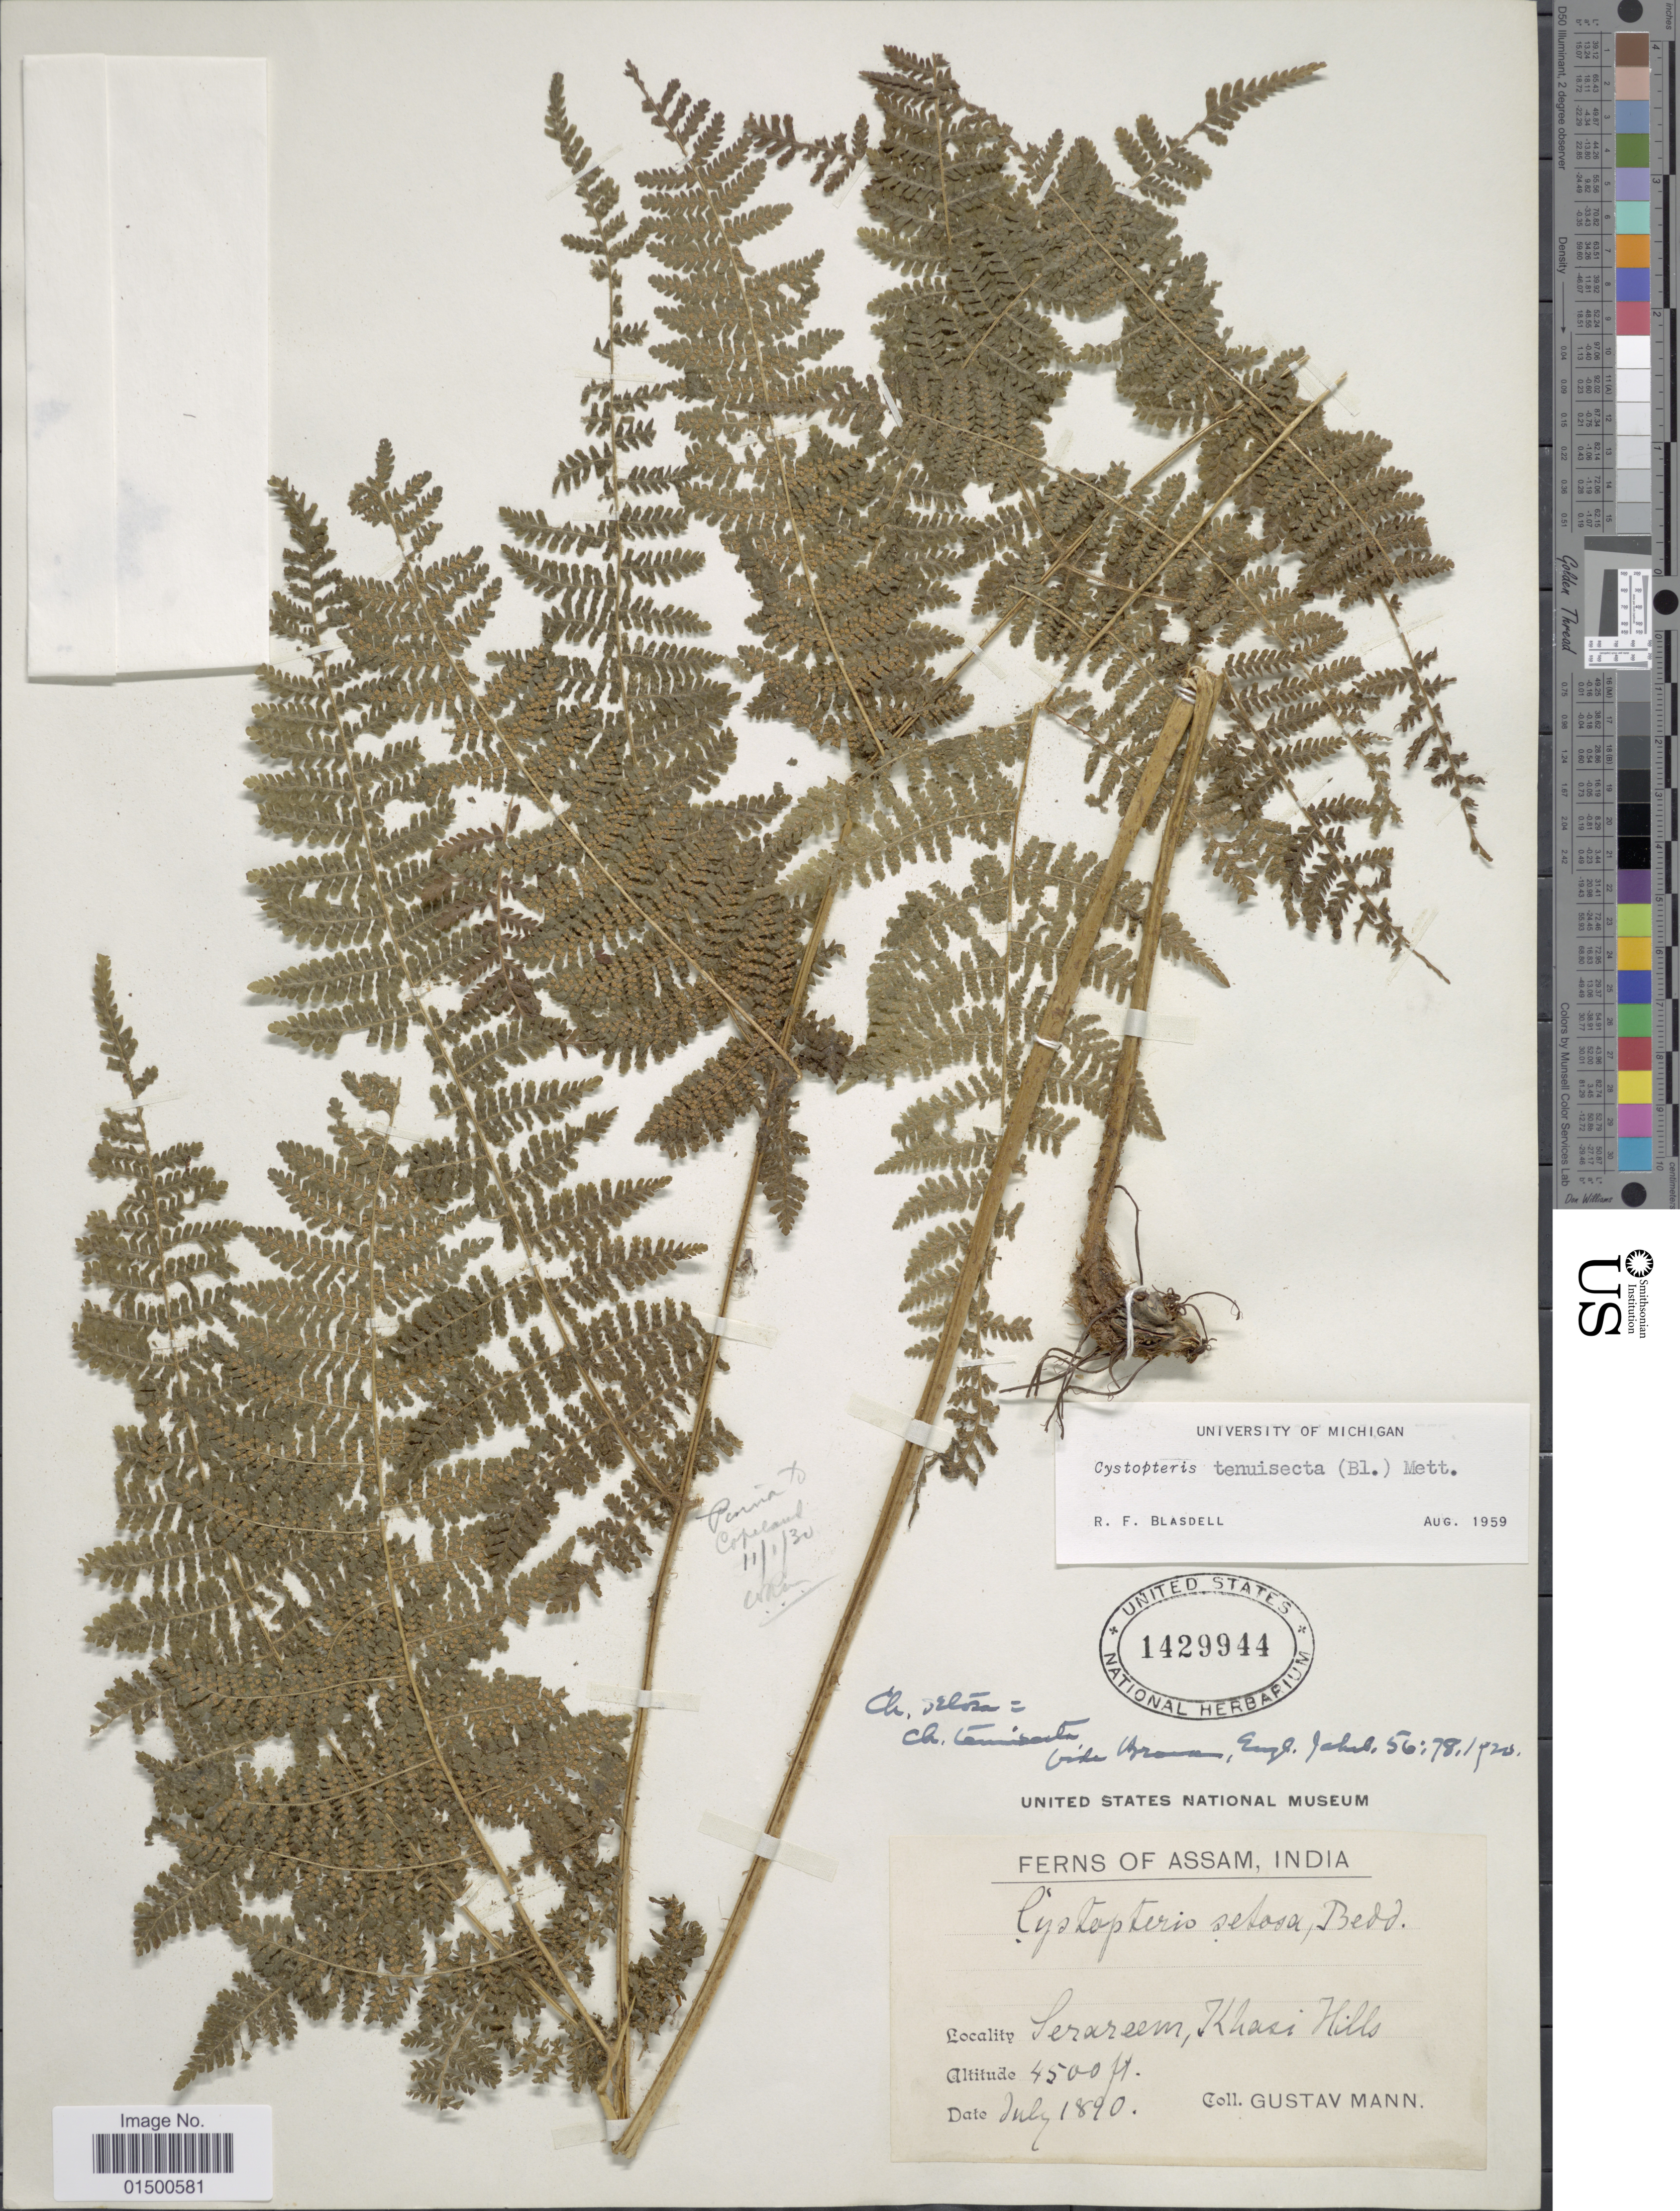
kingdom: Plantae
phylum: Tracheophyta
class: Polypodiopsida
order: Polypodiales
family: Cystopteridaceae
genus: Acystopteris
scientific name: Acystopteris tenuisecta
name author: (Blume) Tagawa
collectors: G. Mann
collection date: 1890-07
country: India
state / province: Meghalaya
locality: Serareem, Khasi Hills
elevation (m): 1372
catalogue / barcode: US 1429944